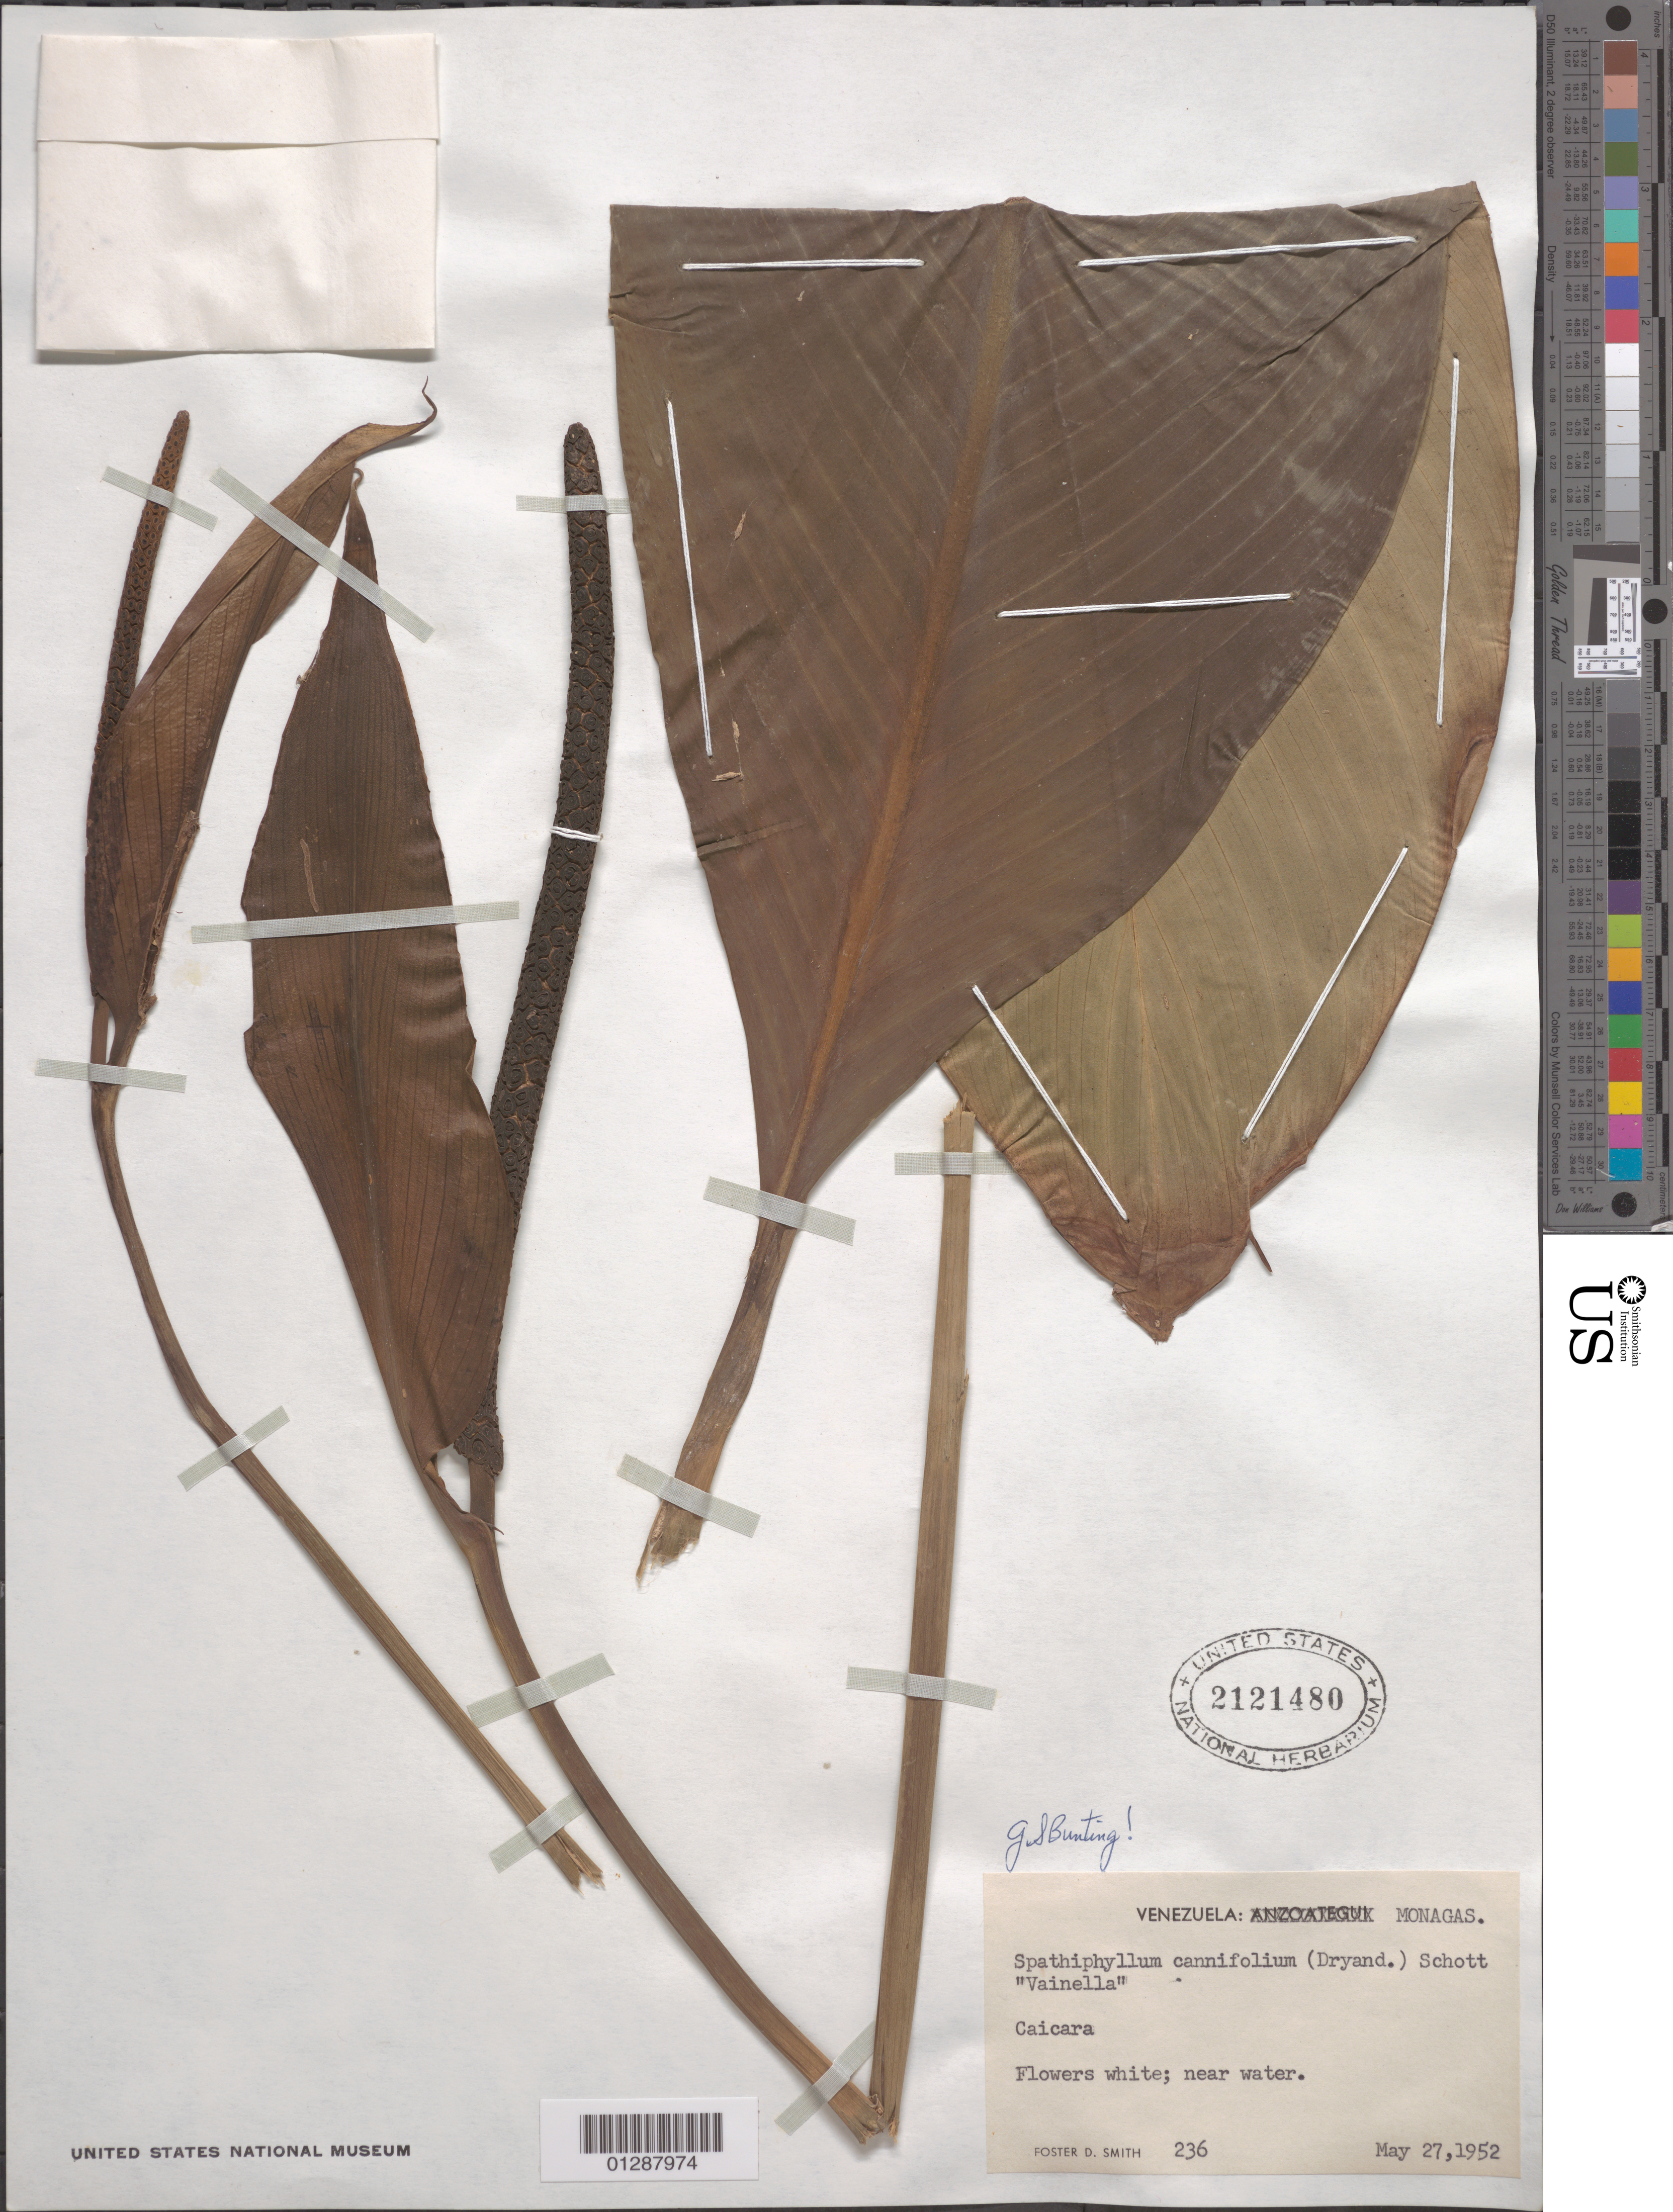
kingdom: Plantae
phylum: Tracheophyta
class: Liliopsida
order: Alismatales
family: Araceae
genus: Spathiphyllum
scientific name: Spathiphyllum cannifolium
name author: (Dryand. ex Sims) Schott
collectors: F. Smith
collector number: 236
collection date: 1952-05-27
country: Venezuela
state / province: Monagas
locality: Caicara.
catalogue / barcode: US 2121480